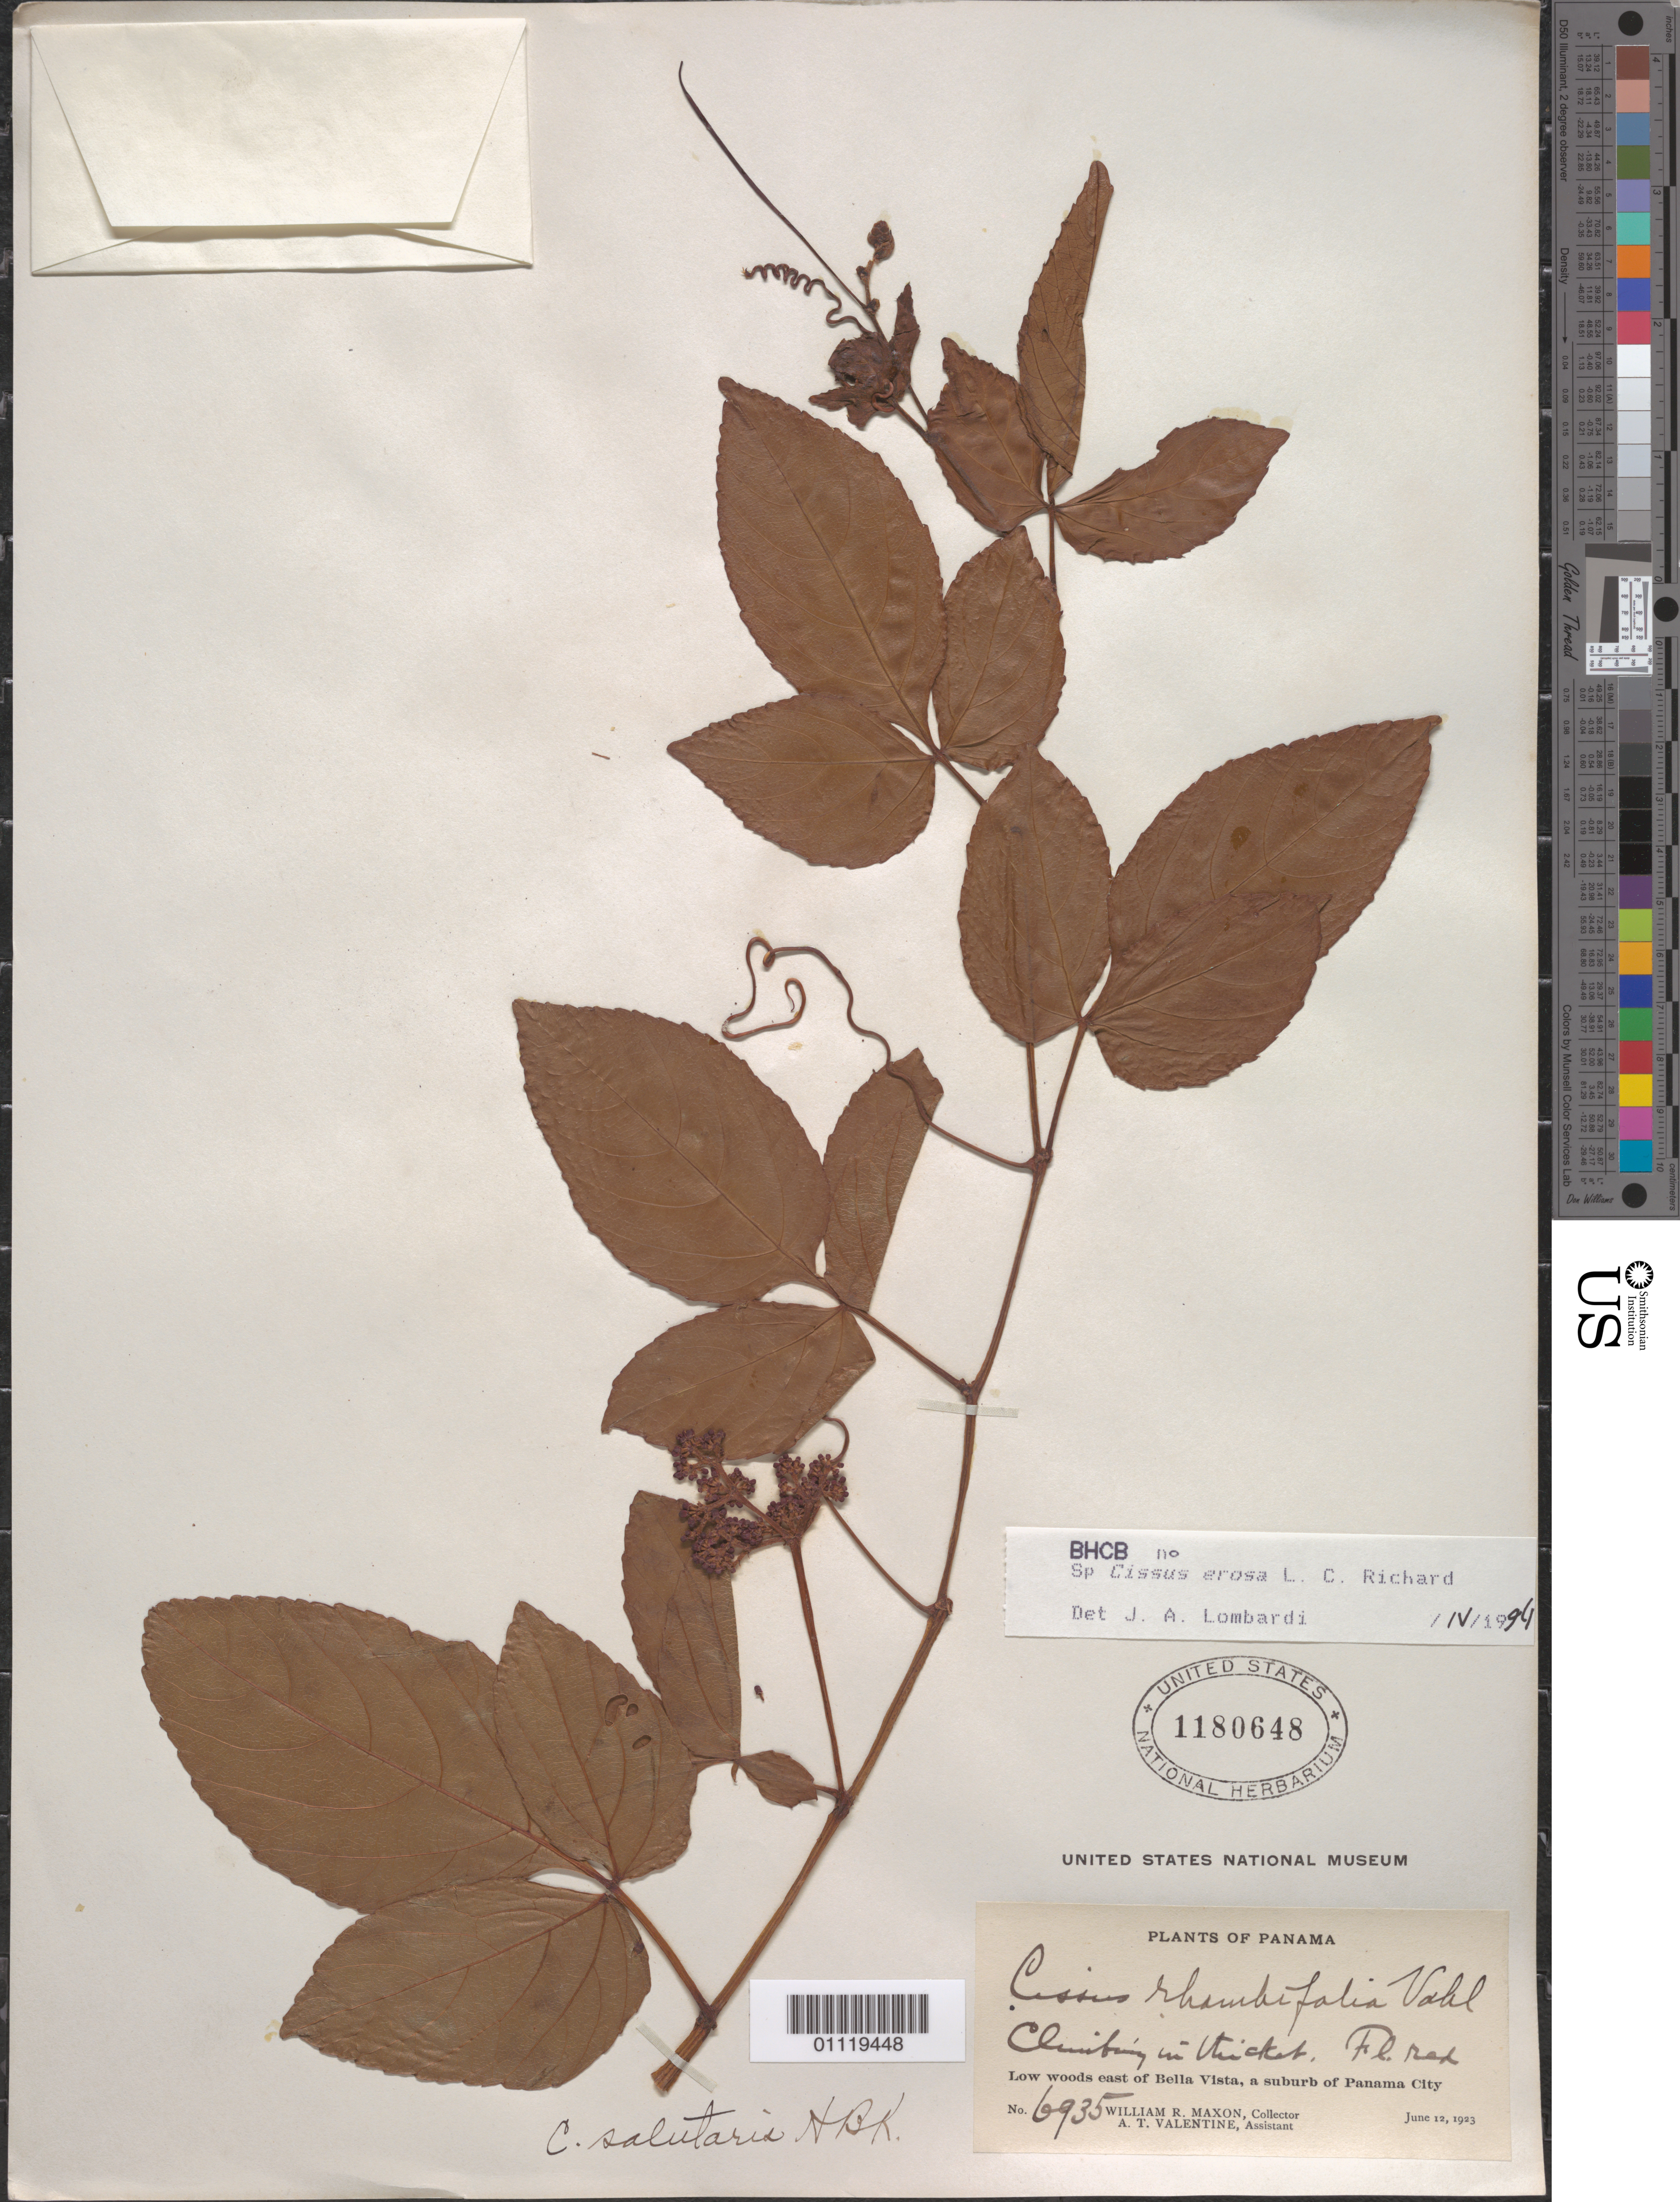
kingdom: Plantae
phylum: Tracheophyta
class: Magnoliopsida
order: Vitales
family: Vitaceae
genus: Cissus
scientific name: Cissus erosa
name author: Rich.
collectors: W. R. Maxon & A. Valentine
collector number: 6935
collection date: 1923-06-19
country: Panama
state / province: Panamá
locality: E of Bella Vista, a suburb of Panama City.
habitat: Low woods. Climber.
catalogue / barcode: US 1180648